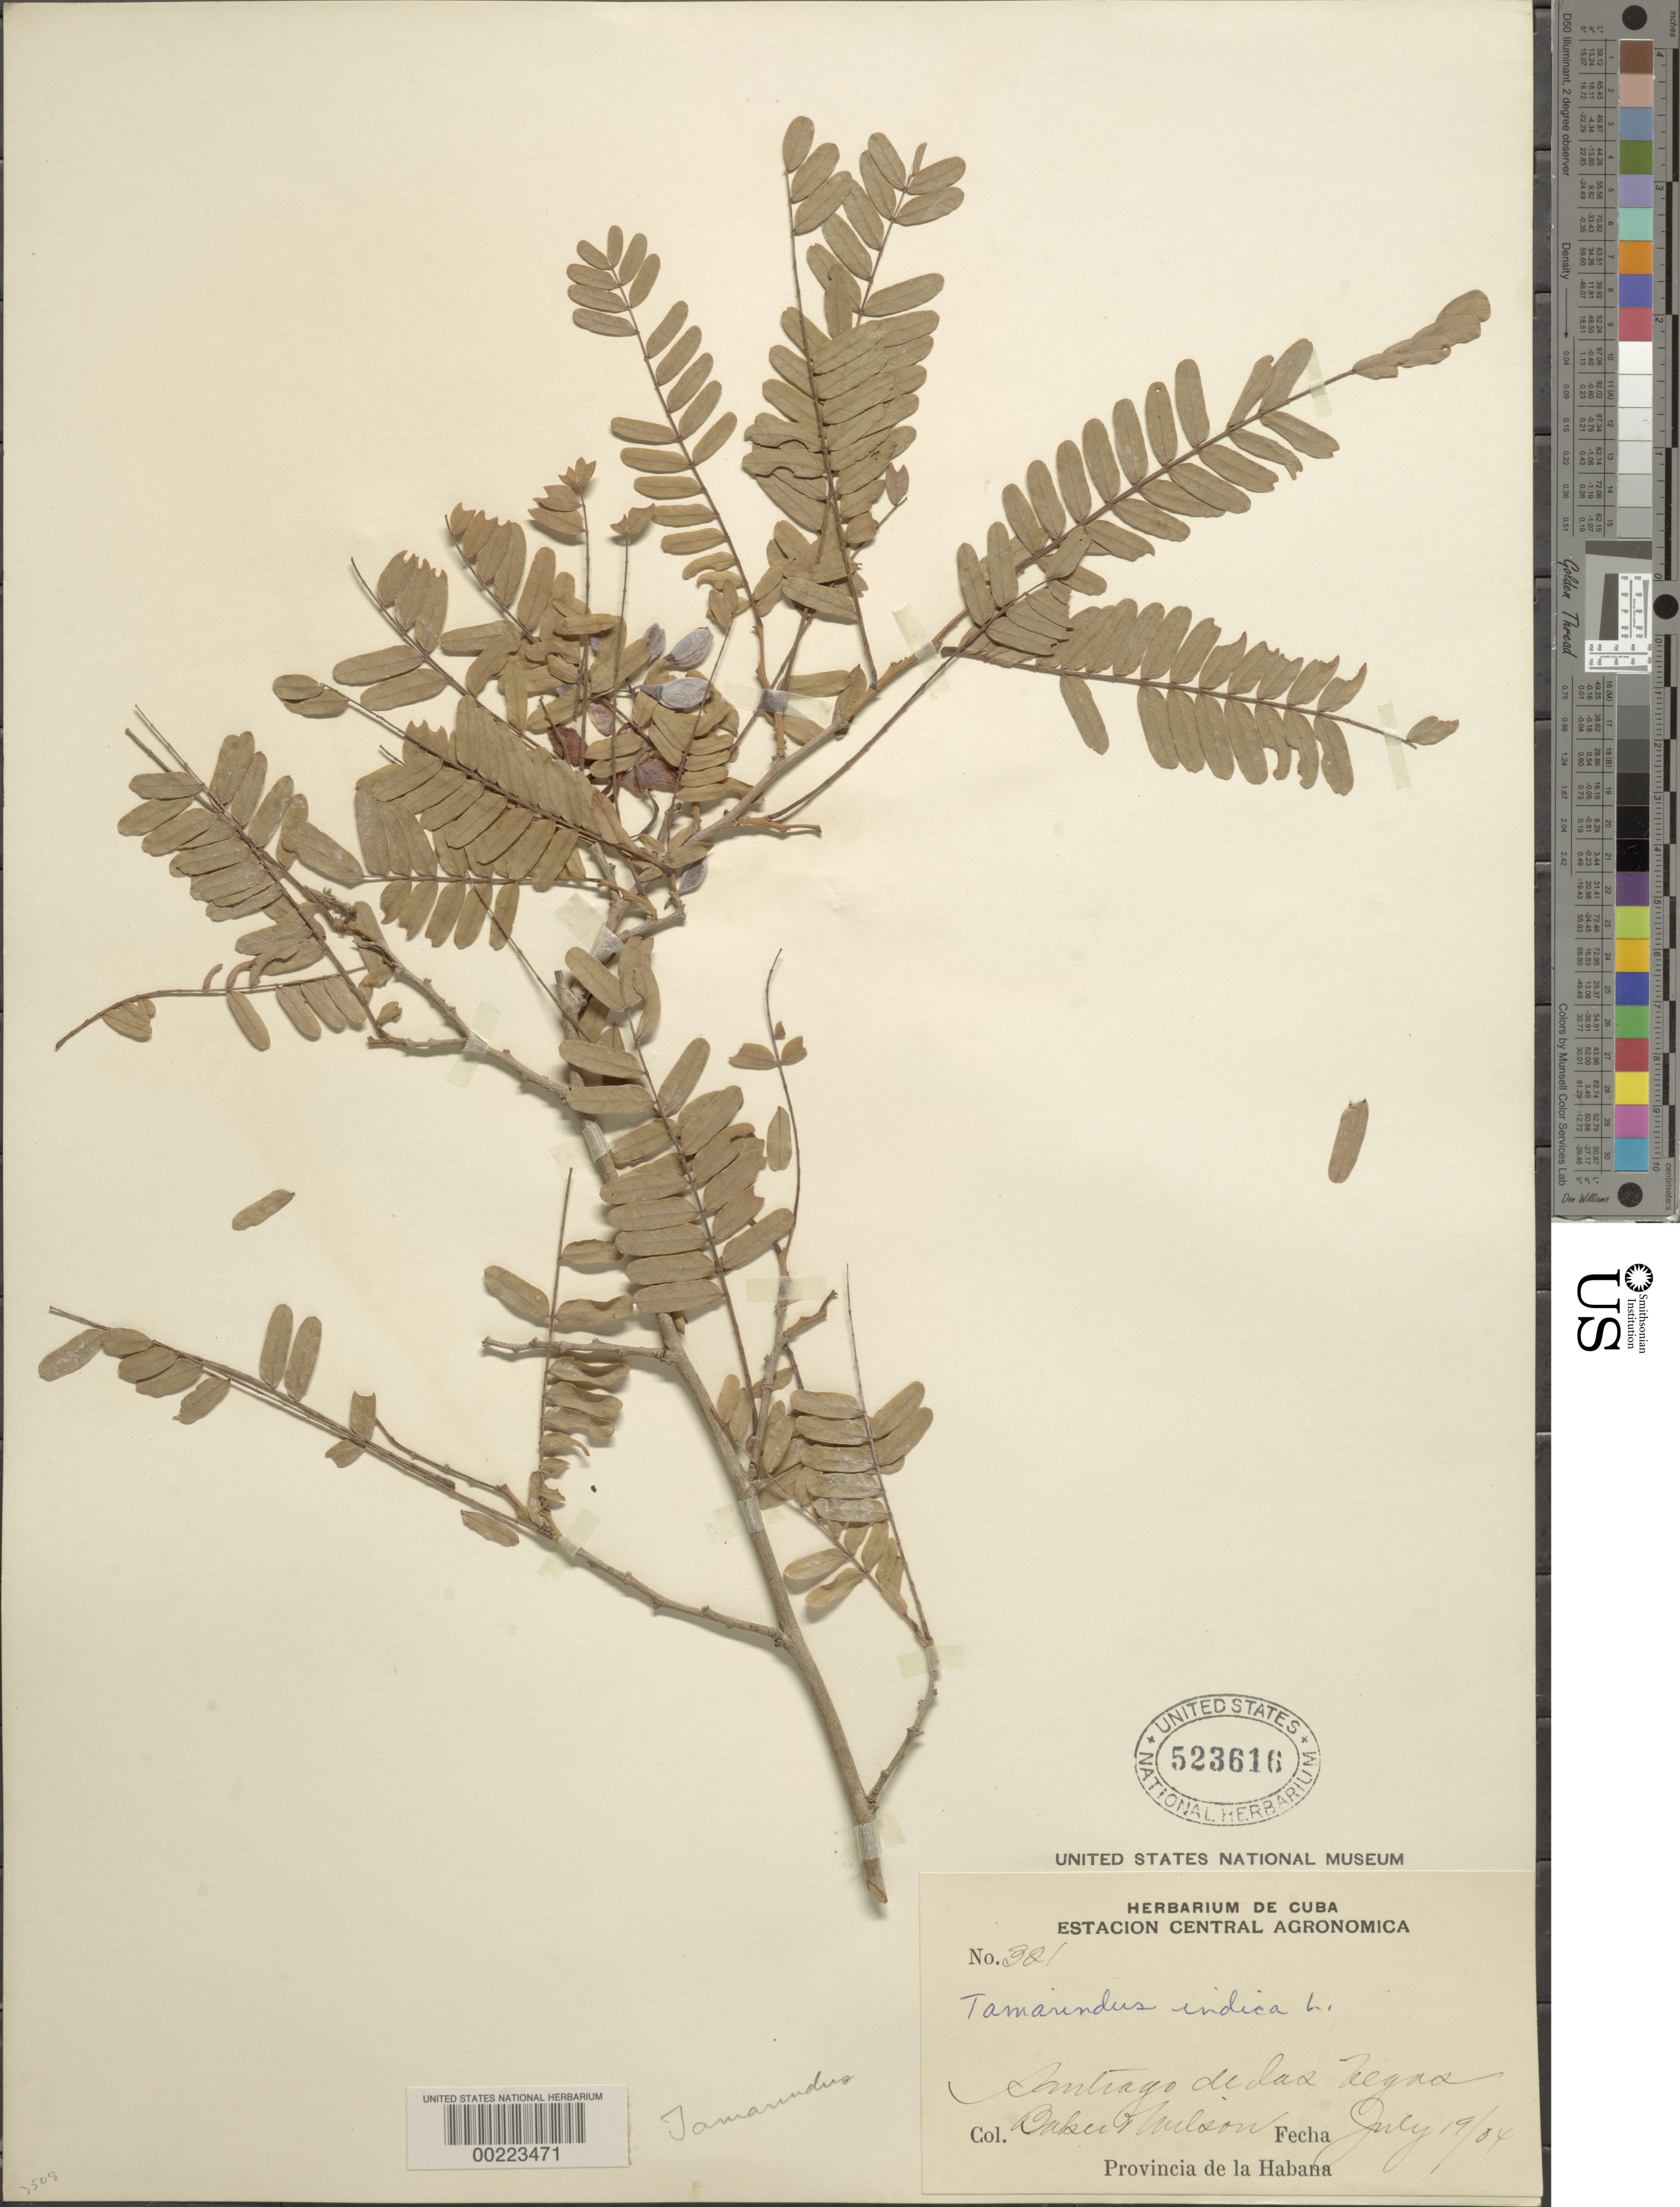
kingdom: Plantae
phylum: Tracheophyta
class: Magnoliopsida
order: Fabales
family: Fabaceae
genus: Tamarindus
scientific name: Tamarindus indica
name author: L.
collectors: -- Baker & P. Wilson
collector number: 321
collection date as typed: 19 Jul 1904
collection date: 1904-07-19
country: Cuba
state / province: La Habana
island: Greater Antilles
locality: Santiago de las vegas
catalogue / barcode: US 532616